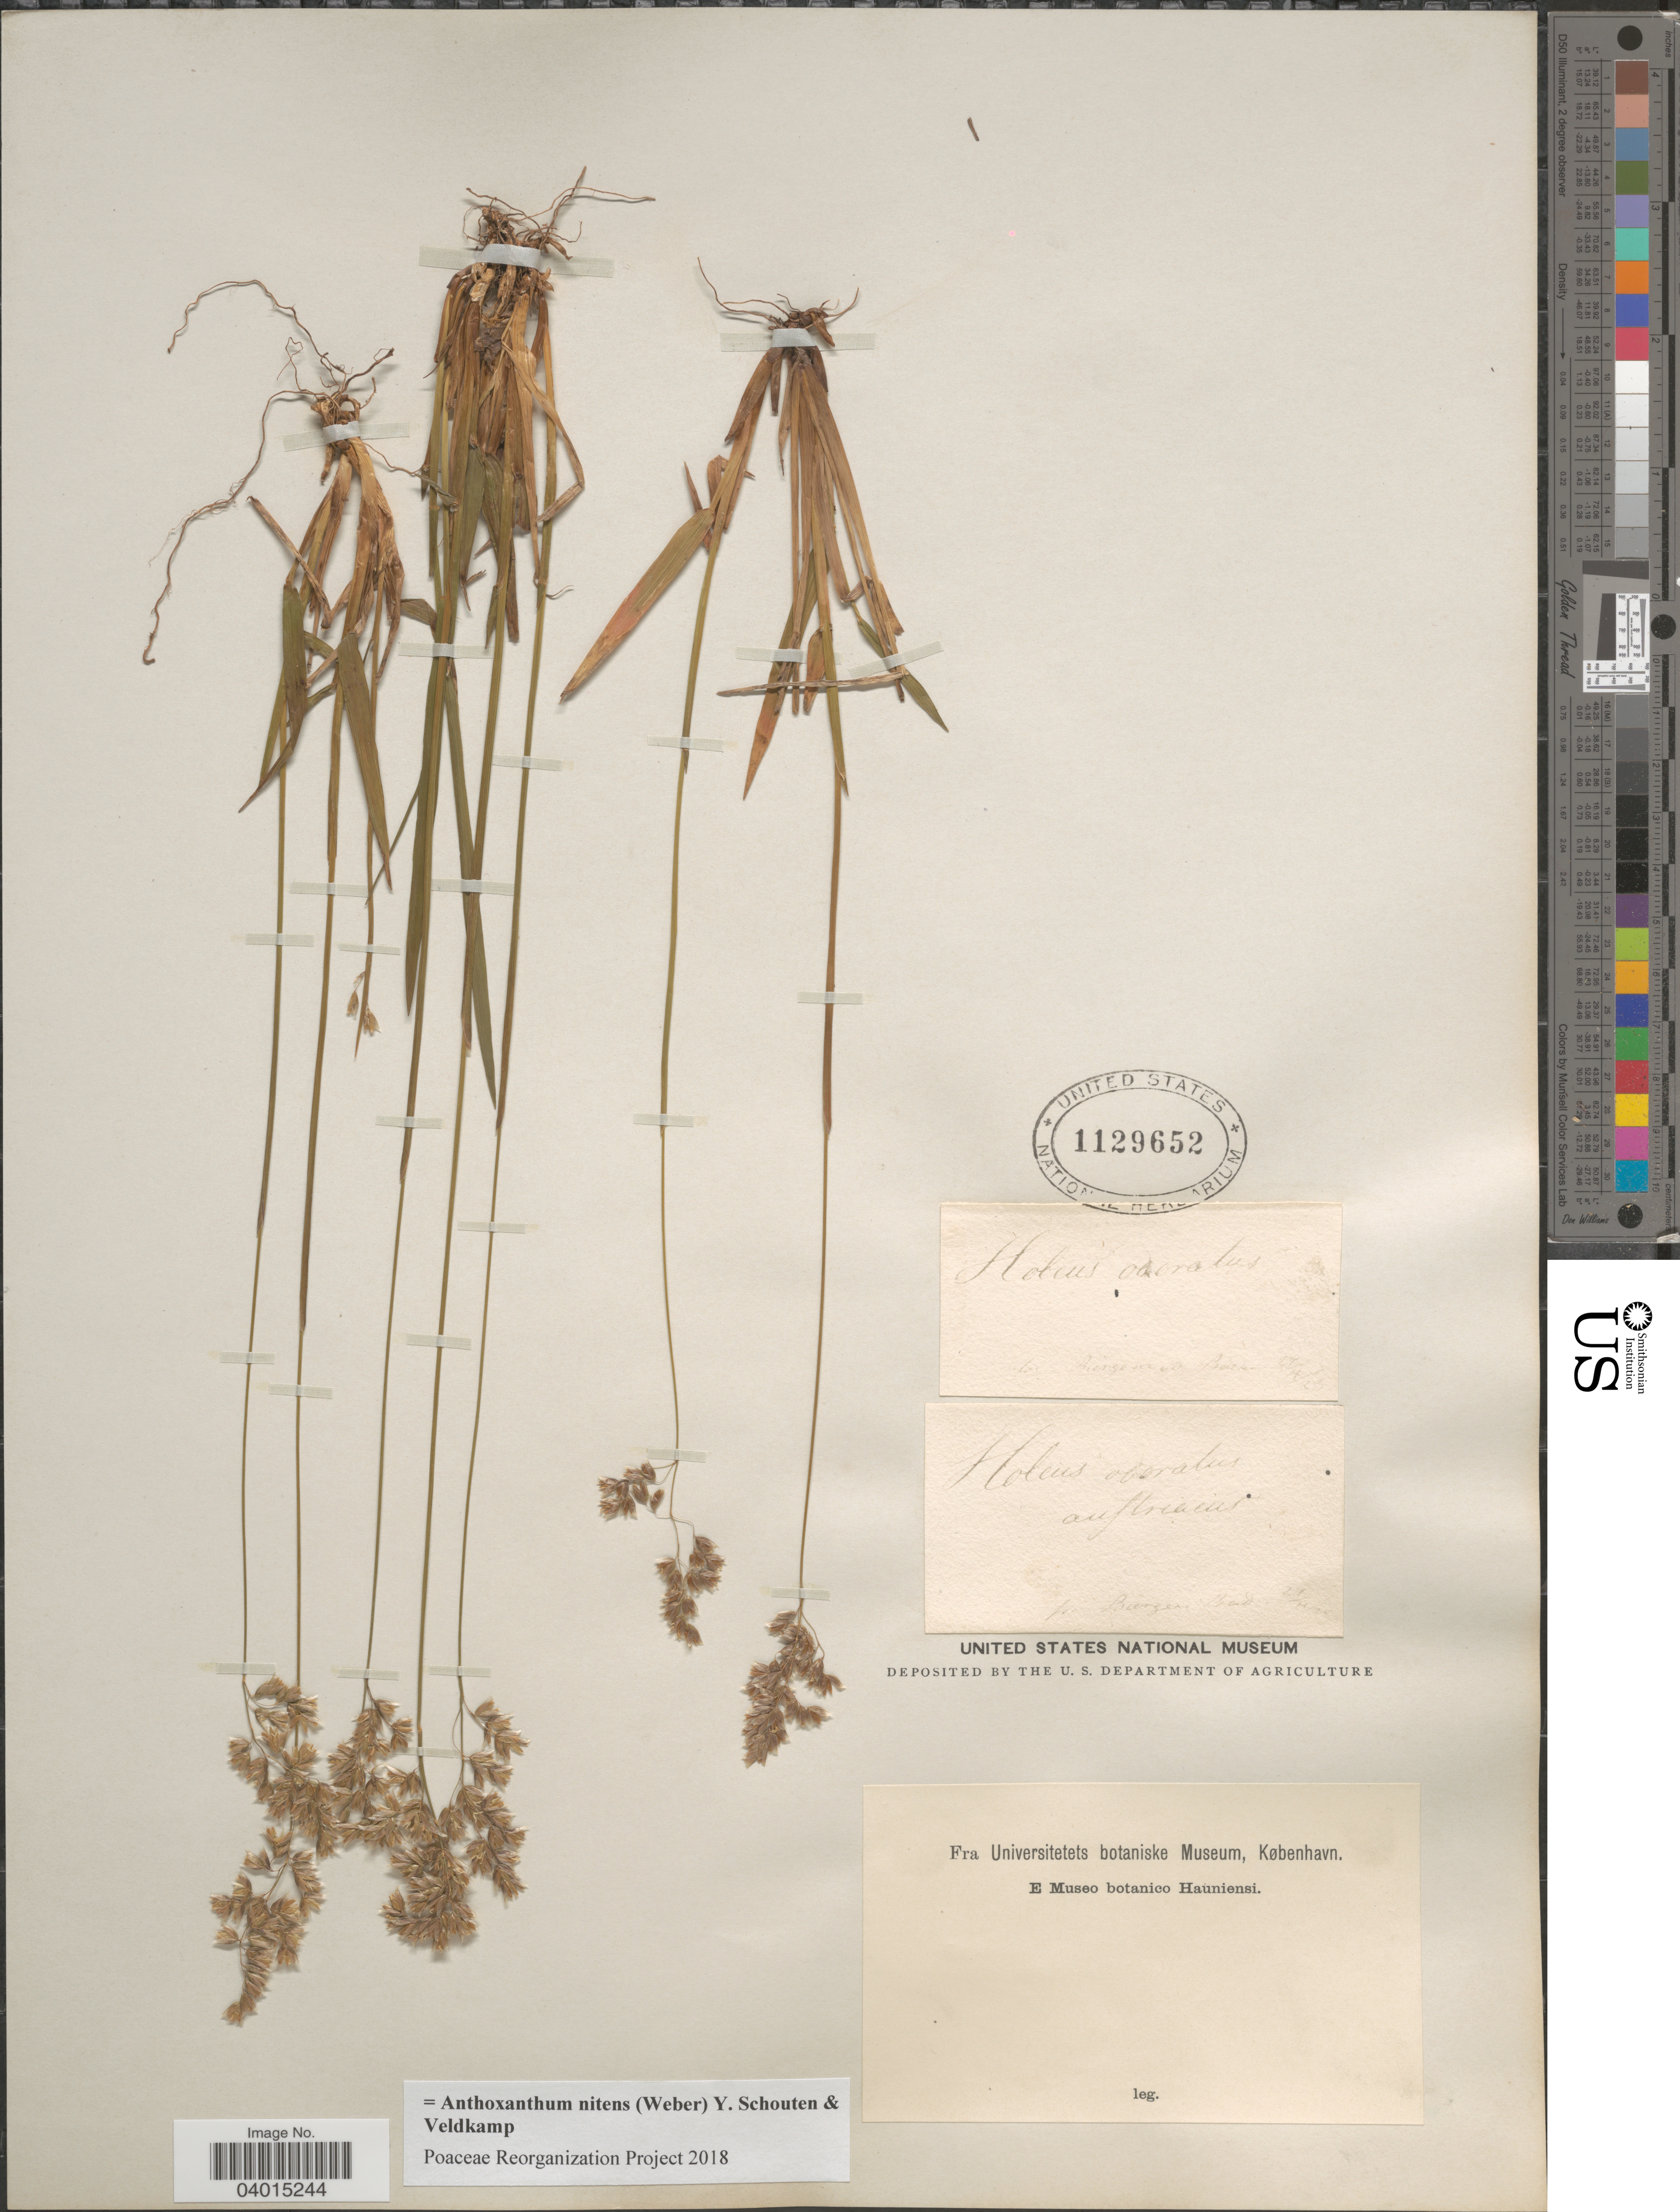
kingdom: Plantae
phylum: Tracheophyta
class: Liliopsida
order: Poales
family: Poaceae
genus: Anthoxanthum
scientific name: Anthoxanthum nitens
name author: (G.H. Weber) R.T.A. Schouten & Veldkamp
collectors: M. Berenger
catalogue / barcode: US 1129652